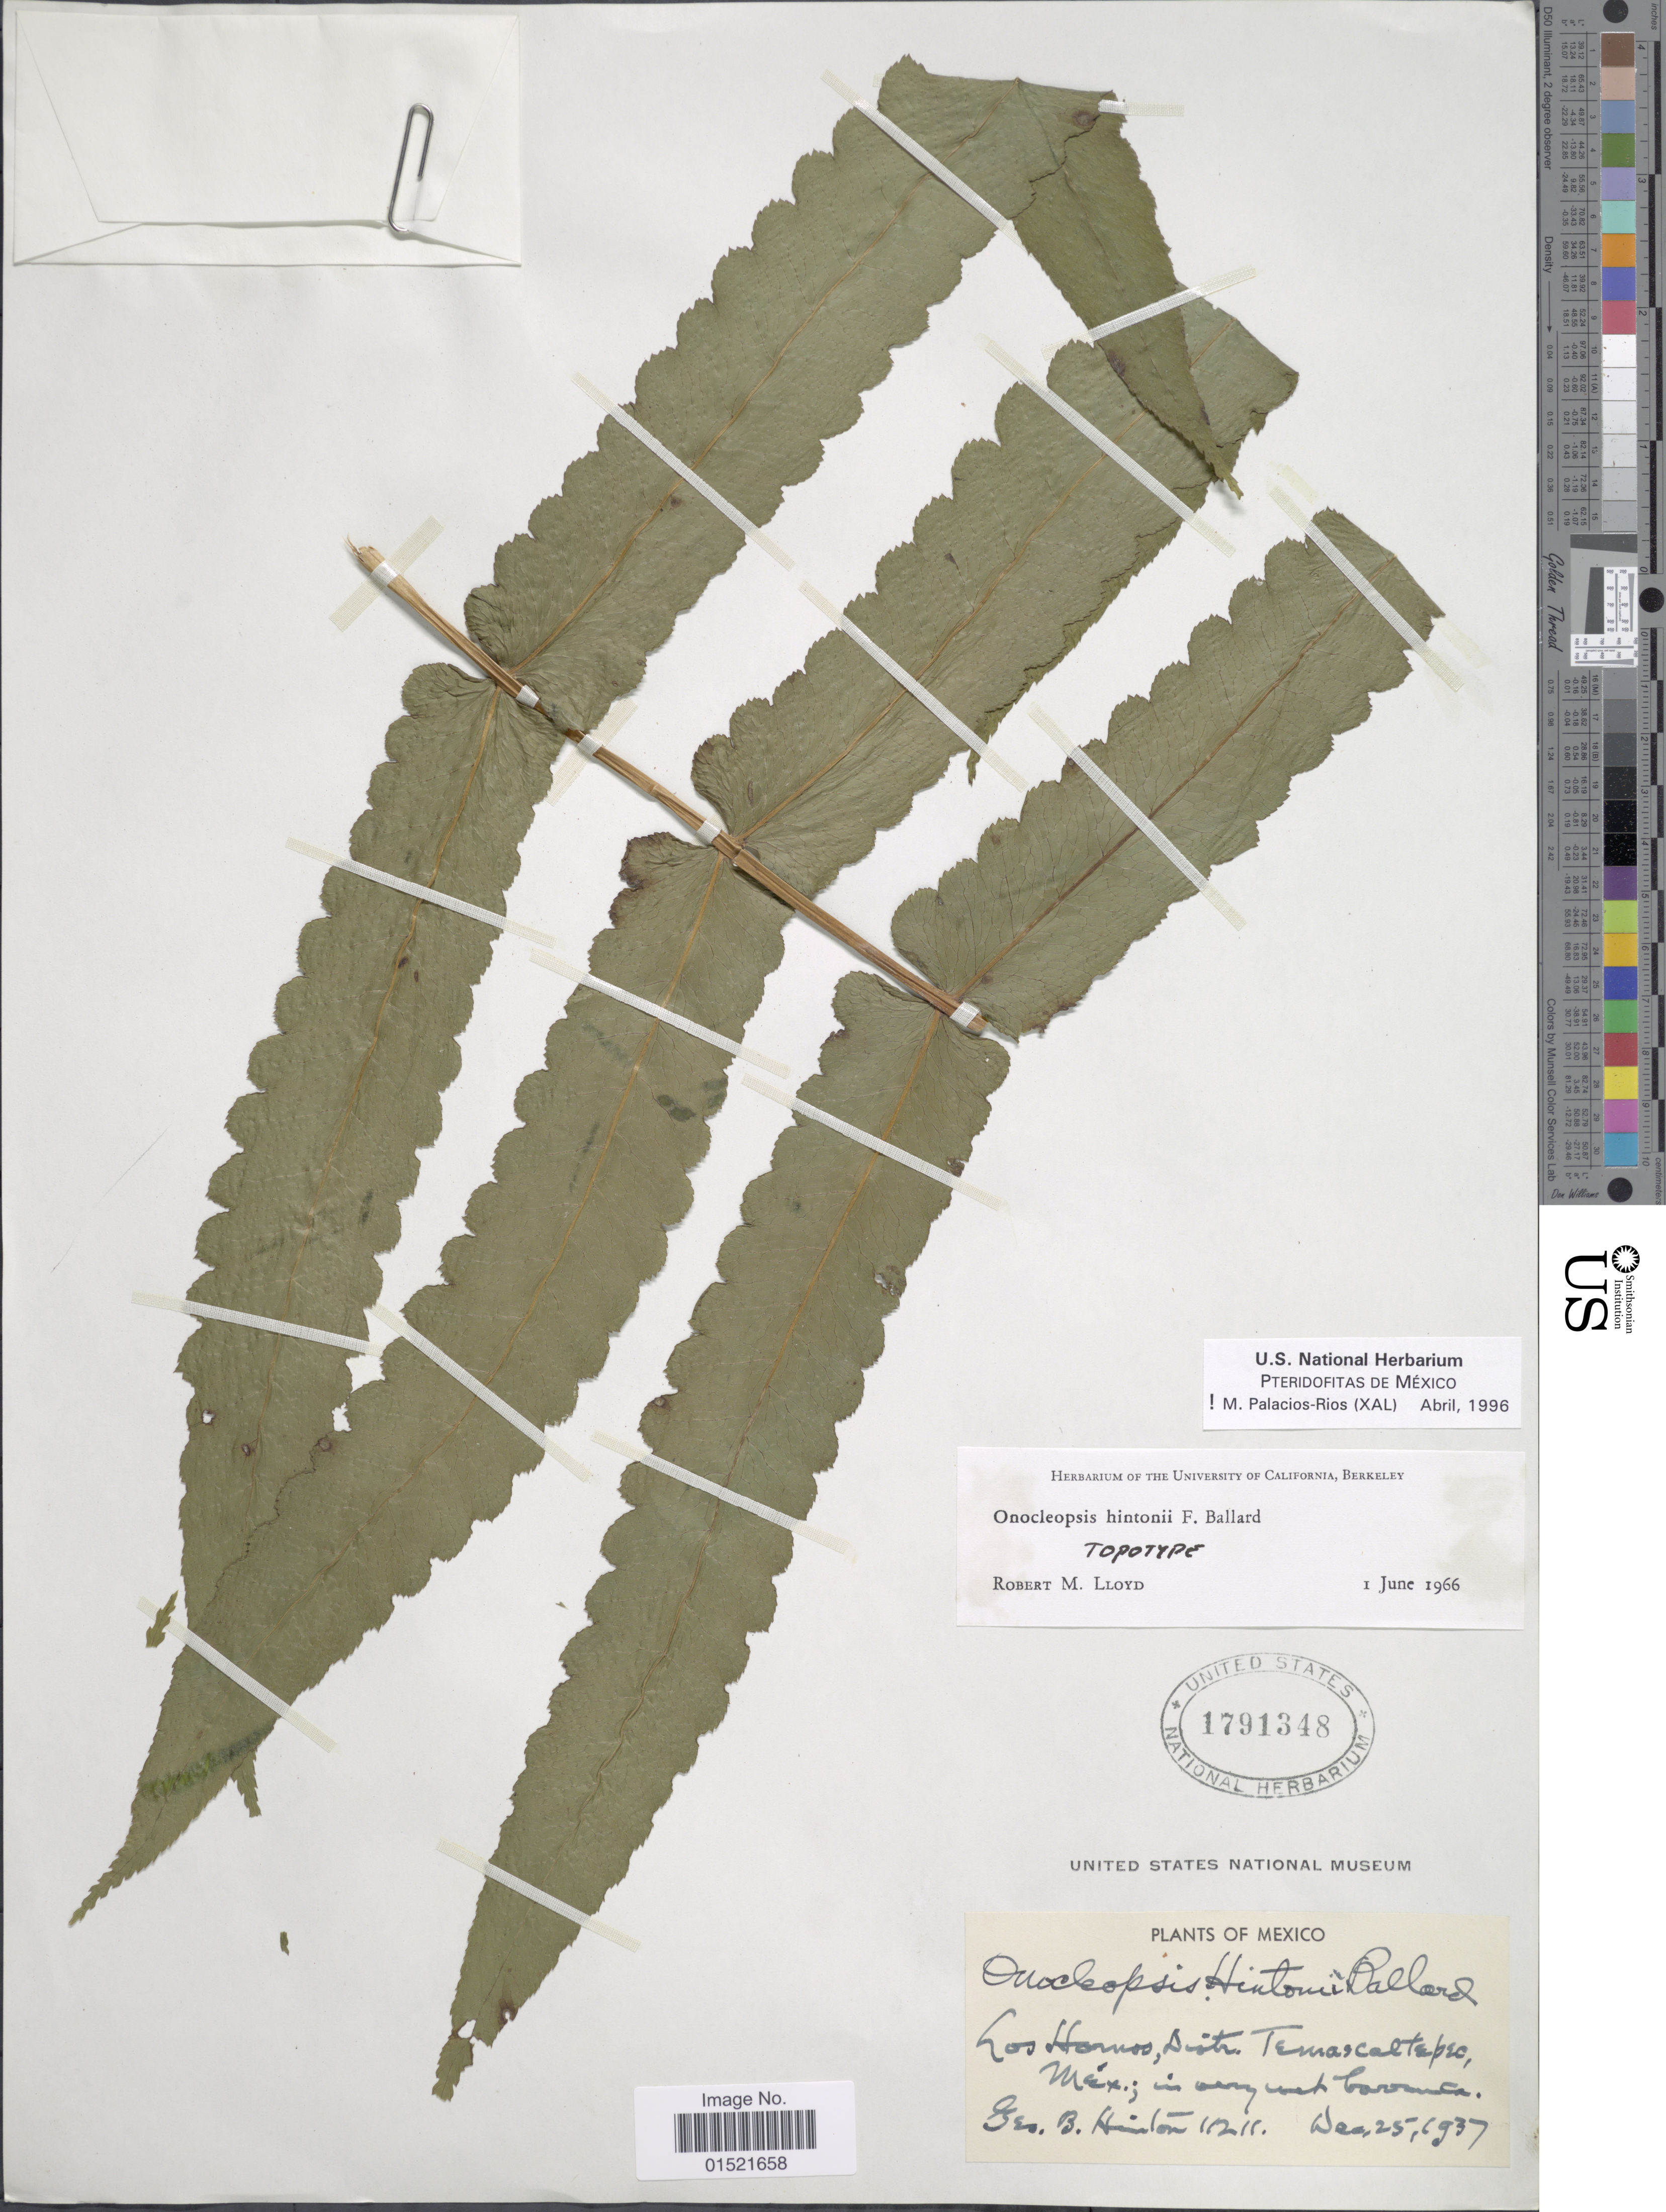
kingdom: Plantae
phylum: Tracheophyta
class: Polypodiopsida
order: Polypodiales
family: Onocleaceae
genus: Onocleopsis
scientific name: Onocleopsis hintonii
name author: F. Ballard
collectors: G. B. Hinton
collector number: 11211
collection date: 1937-12-25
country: Mexico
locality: Los Hornos, Distr. Temascaltepec, Mex., in very wet Garranca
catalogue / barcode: US 1791348